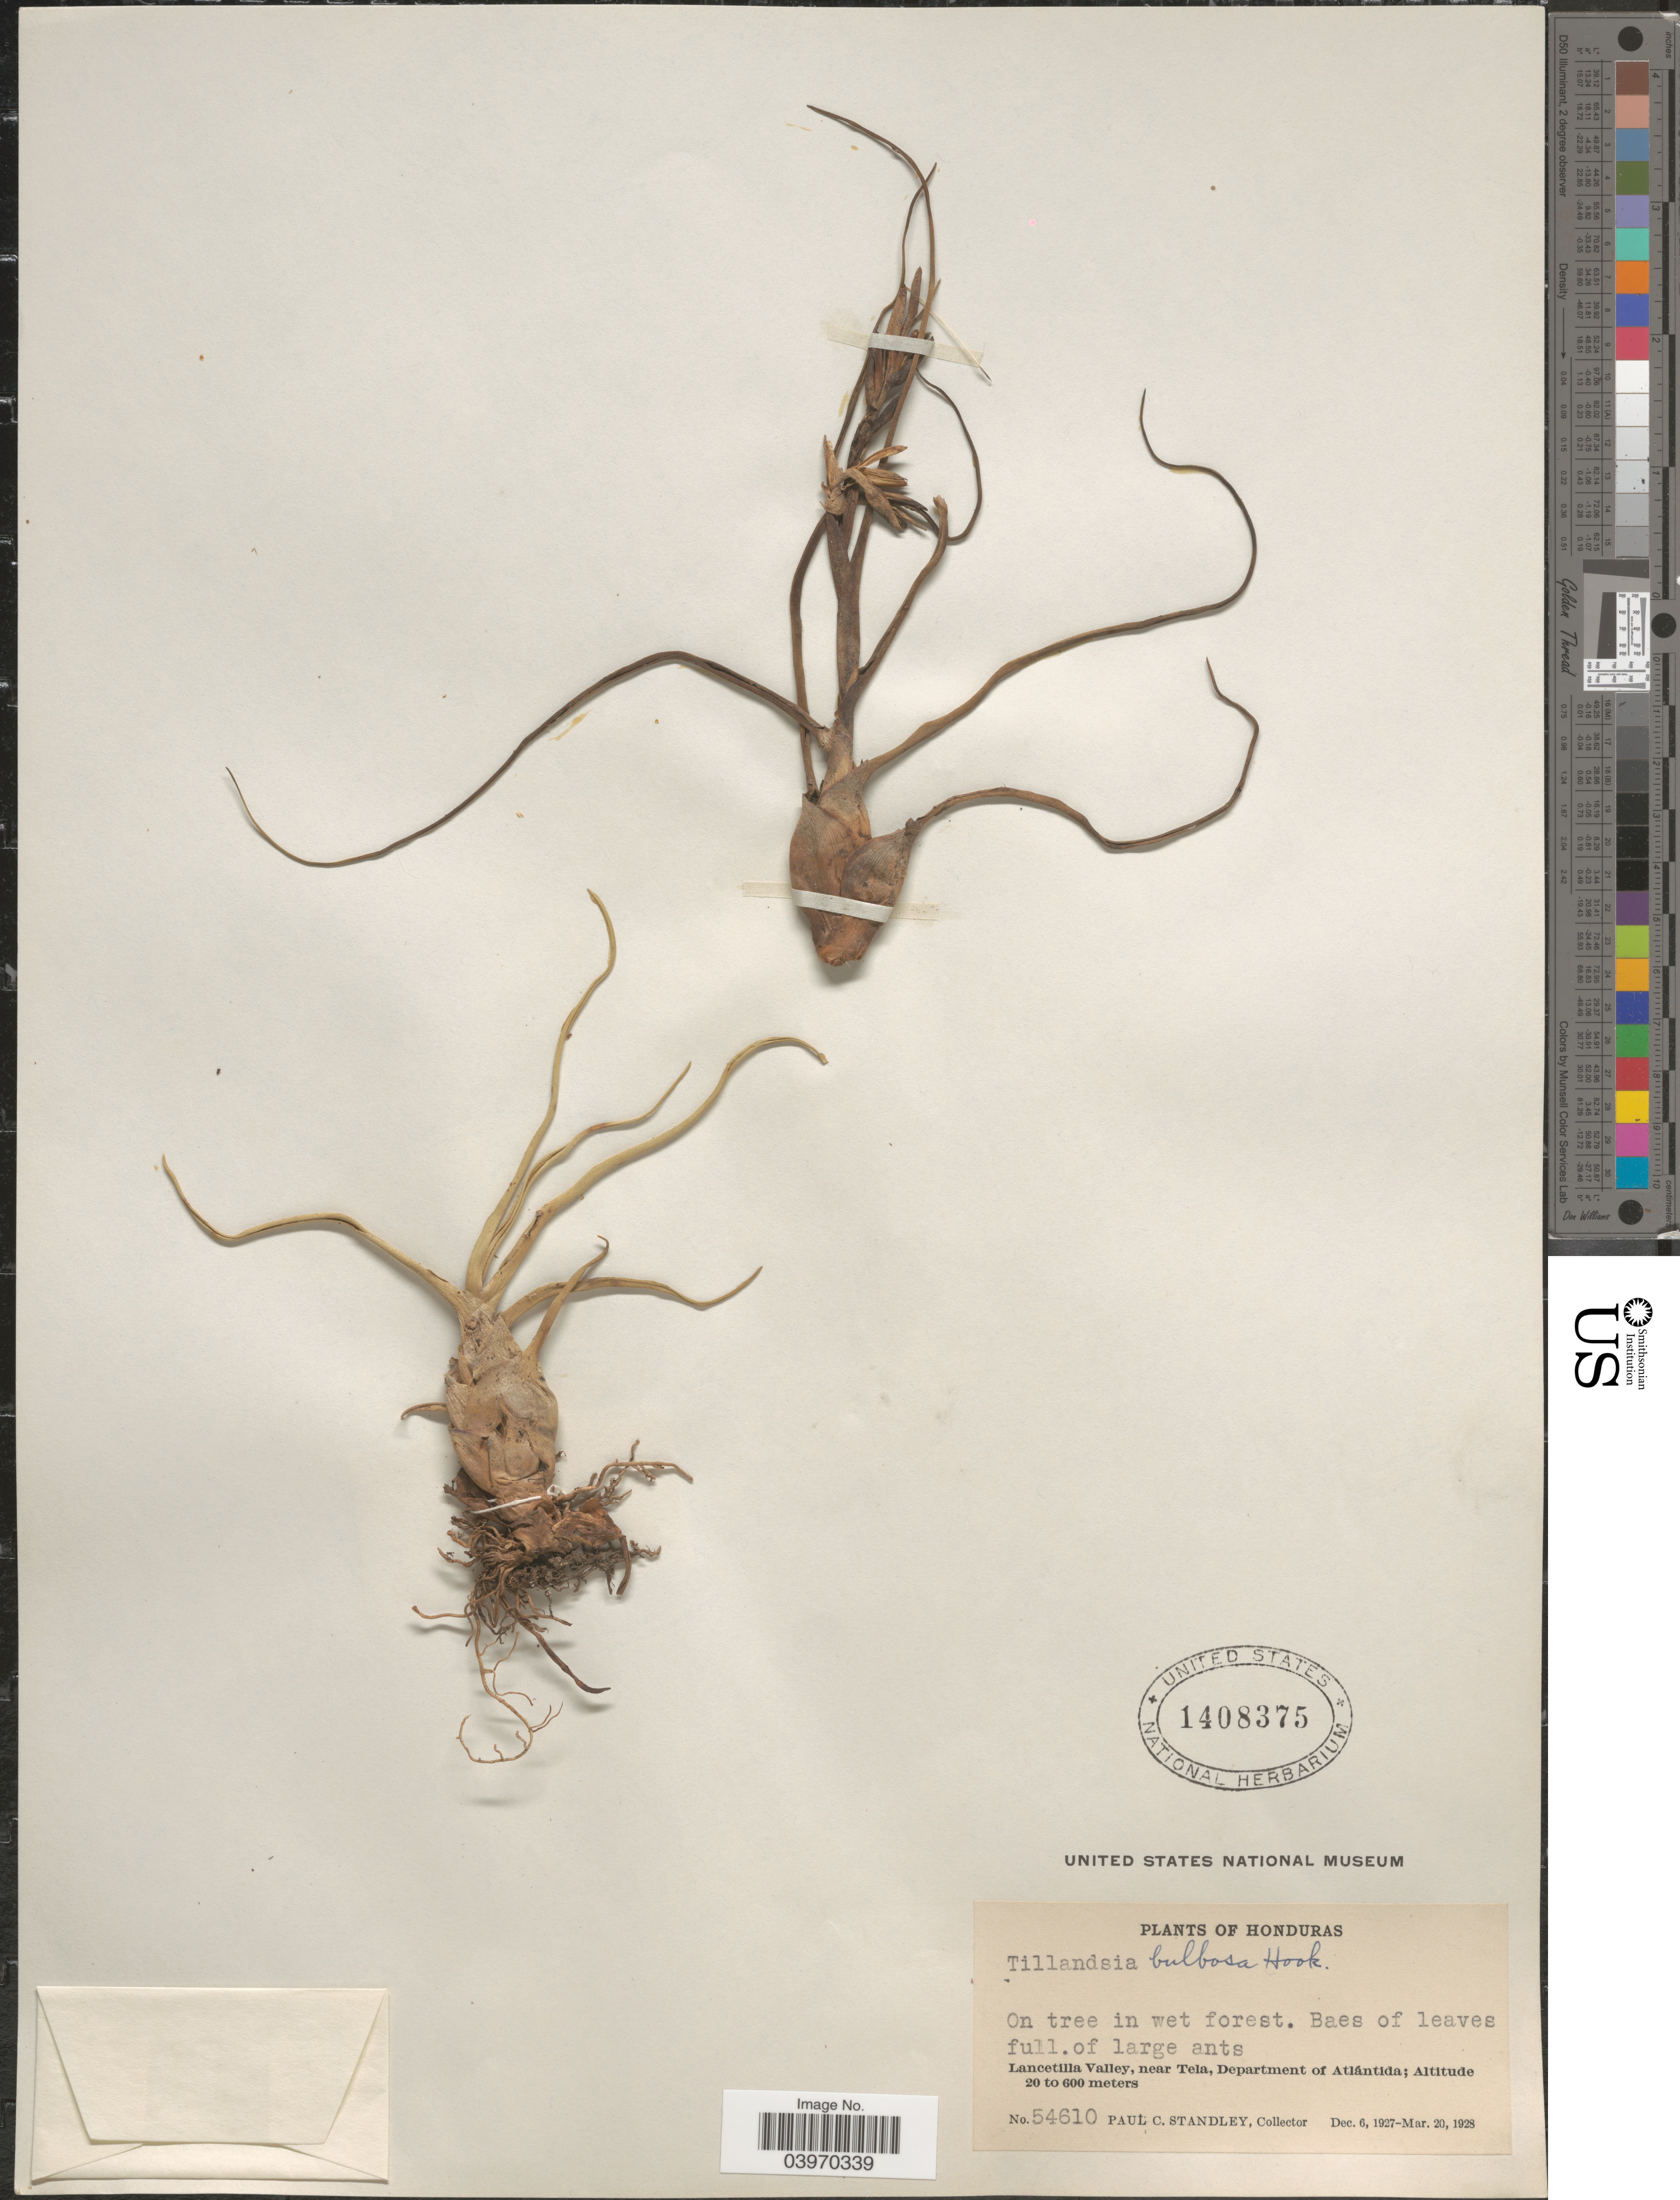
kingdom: Plantae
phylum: Tracheophyta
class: Liliopsida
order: Poales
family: Bromeliaceae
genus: Tillandsia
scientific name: Tillandsia bulbosa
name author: Hook.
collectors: P. C. Standley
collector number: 54610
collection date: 1927-12-06/1928-03-20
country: Honduras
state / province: Atlantida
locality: Lancetilla Valley, near Tela, Department of Atlántida.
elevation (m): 20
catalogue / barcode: US 1408375